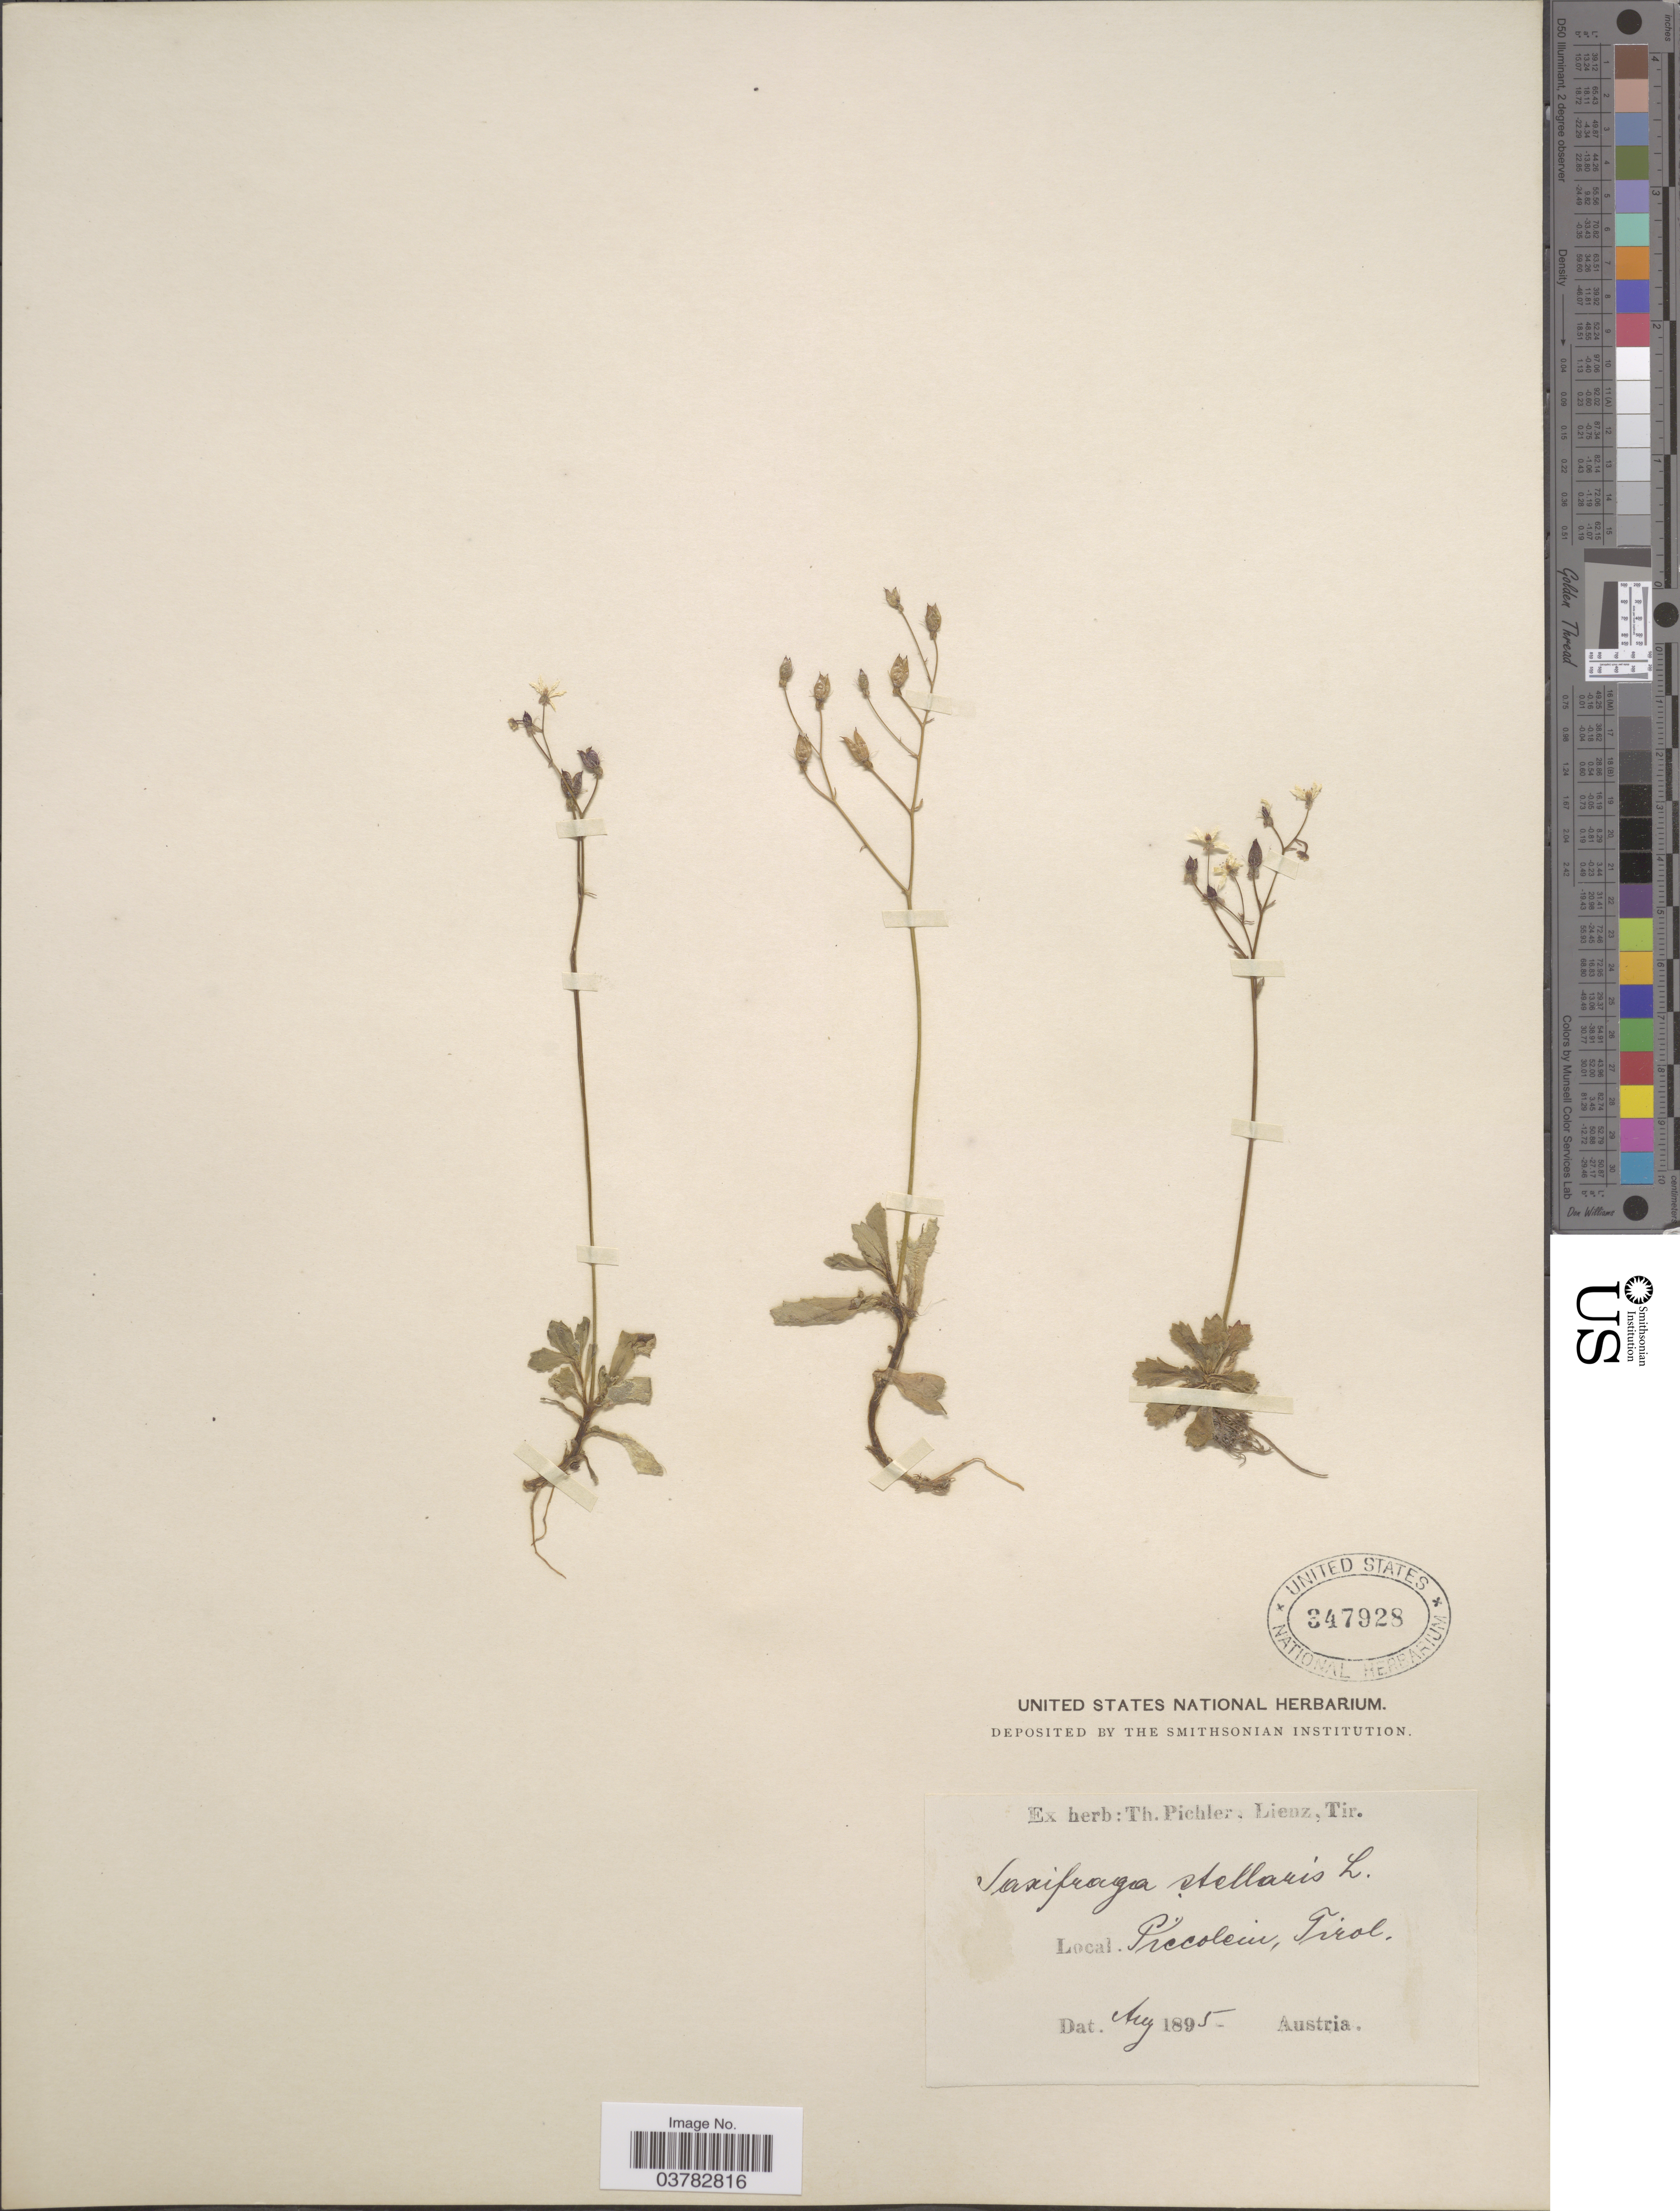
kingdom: Plantae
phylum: Tracheophyta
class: Magnoliopsida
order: Saxifragales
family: Saxifragaceae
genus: Micranthes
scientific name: Micranthes stellaris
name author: (L.) Galasso et al.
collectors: ex herb. T. Pichler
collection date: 1895-08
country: Italy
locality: Piccolein.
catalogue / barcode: US 347928